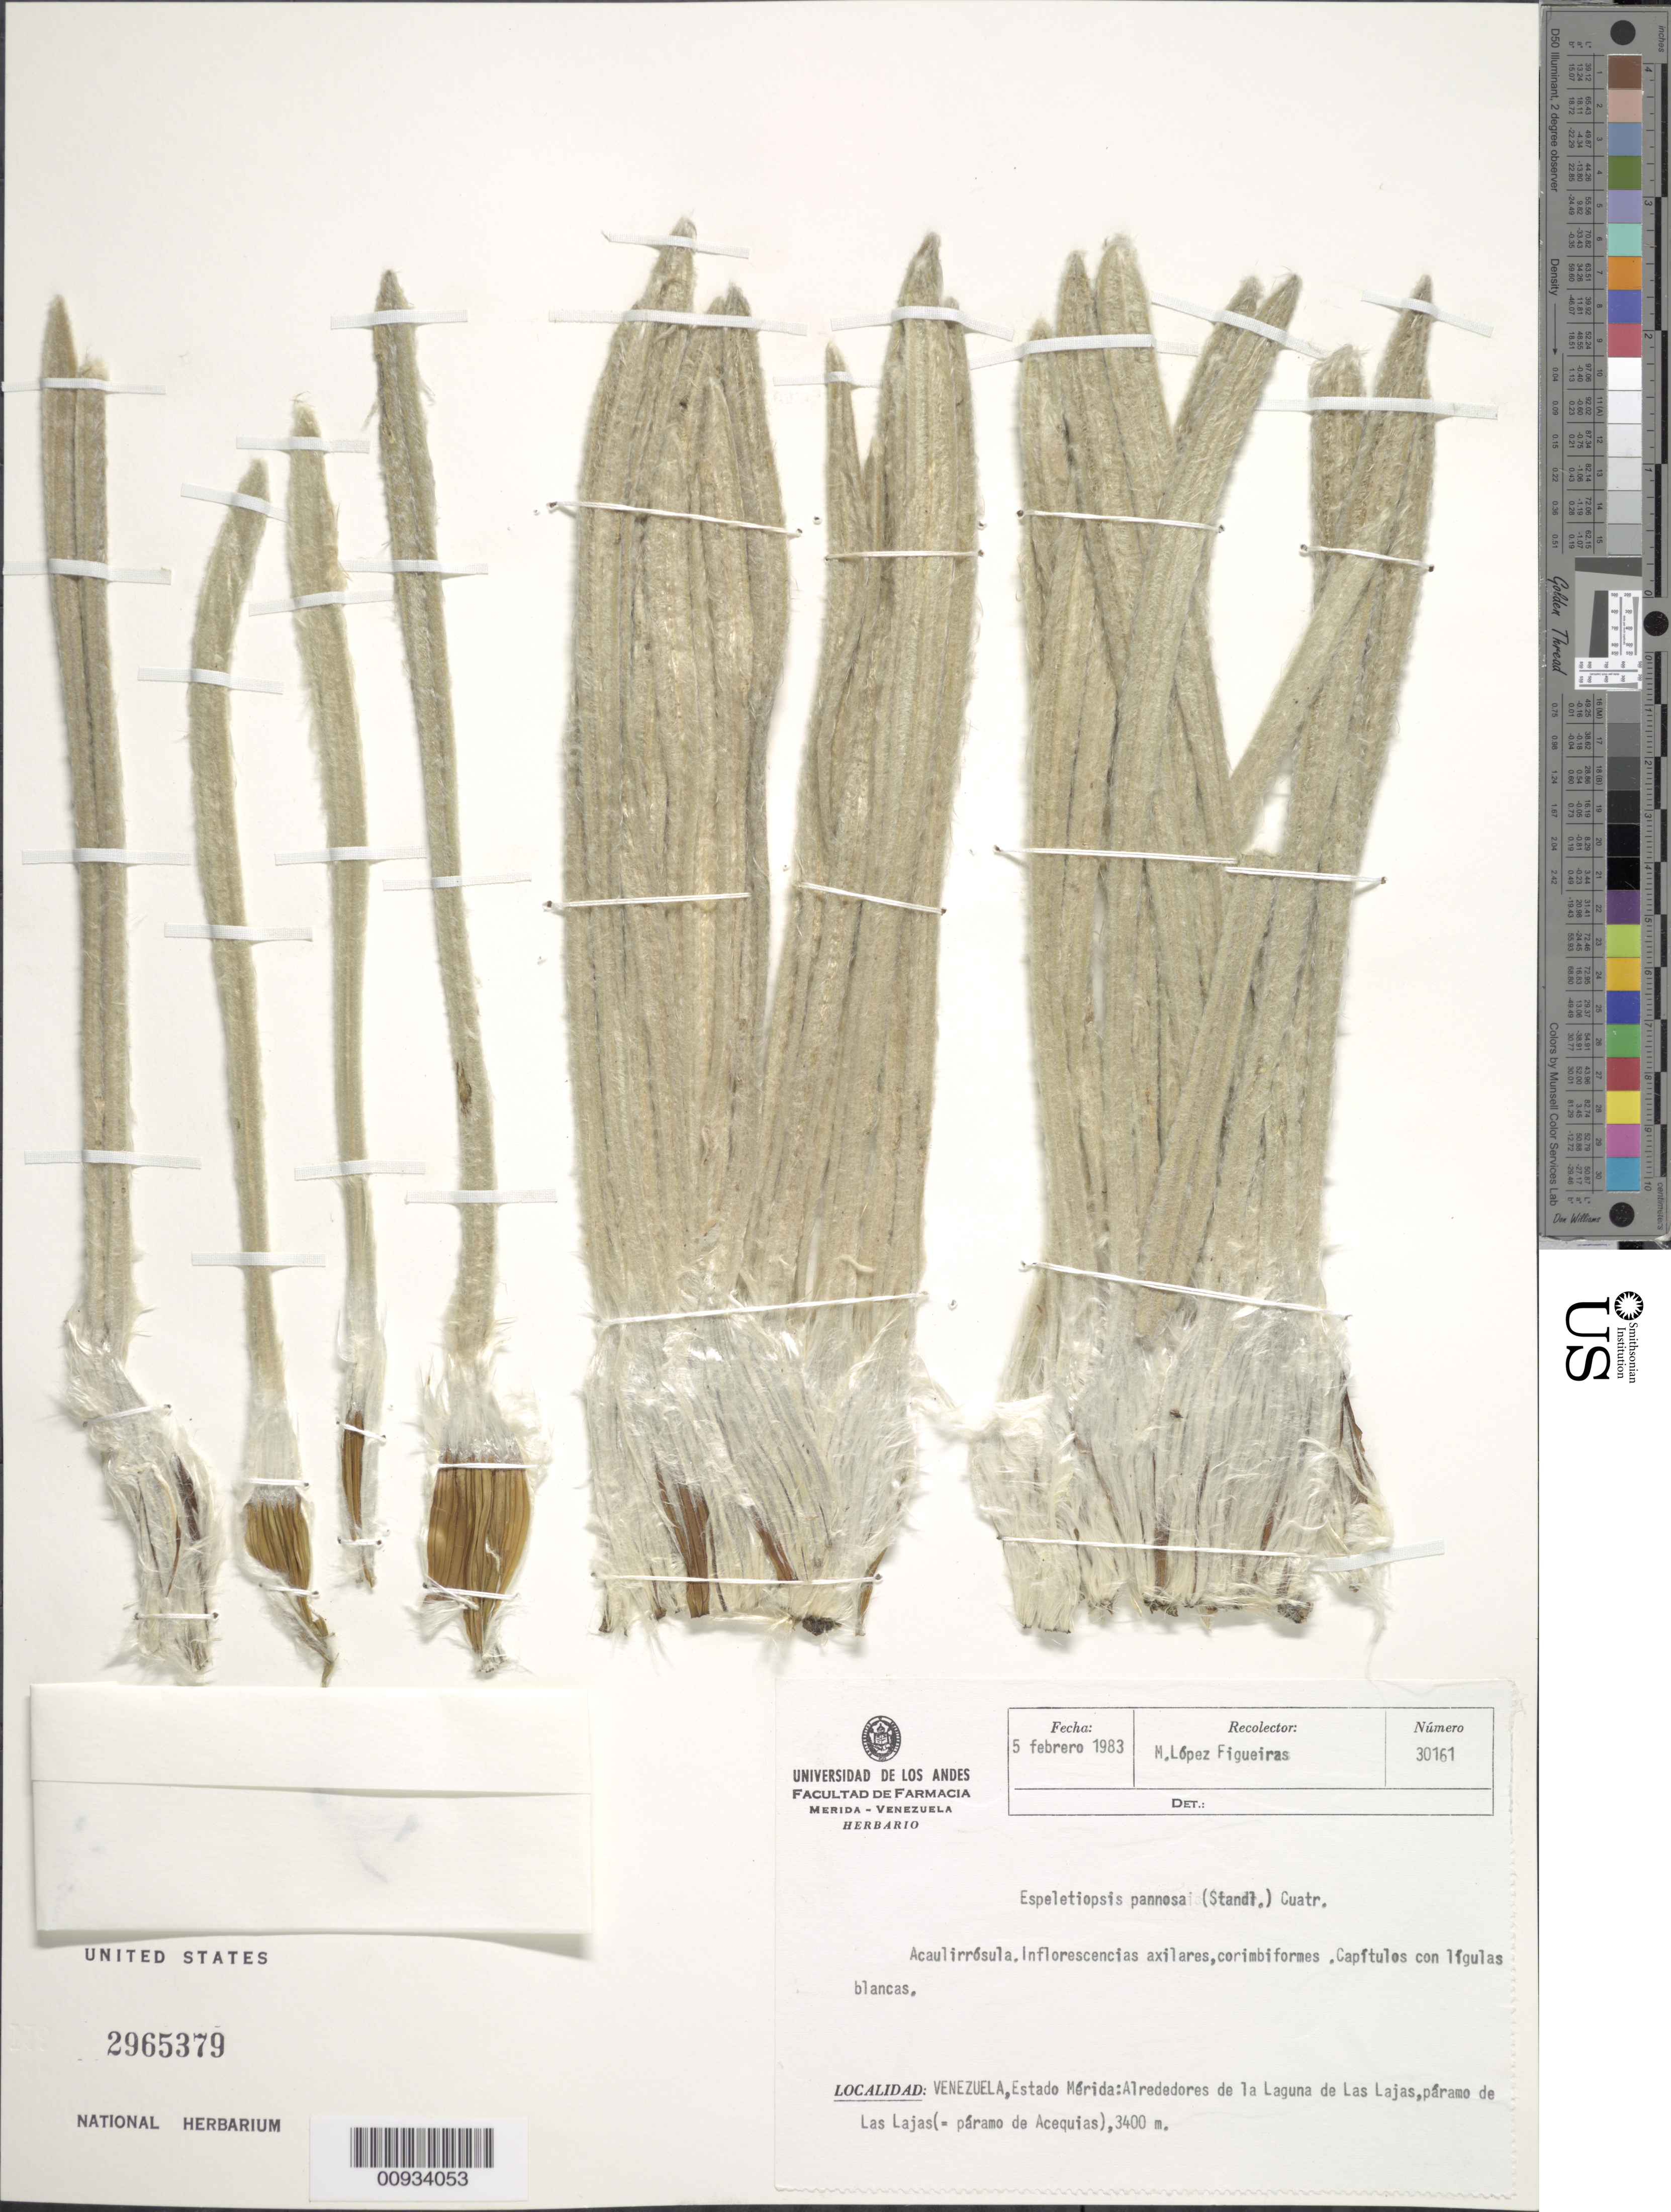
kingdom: Plantae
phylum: Tracheophyta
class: Magnoliopsida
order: Asterales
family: Asteraceae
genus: Espeletiopsis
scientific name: Espeletiopsis angustifolia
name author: (Cuatrec.) Cuatrec.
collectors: M. López Figueiras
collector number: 30161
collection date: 1983-02-05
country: Venezuela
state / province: Mérida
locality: Páramo de Las Lajas. Alrededores de la Laguna de Las Lajas (Páramo de las Lajas o de Acequías).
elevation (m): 3400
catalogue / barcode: US 2965379